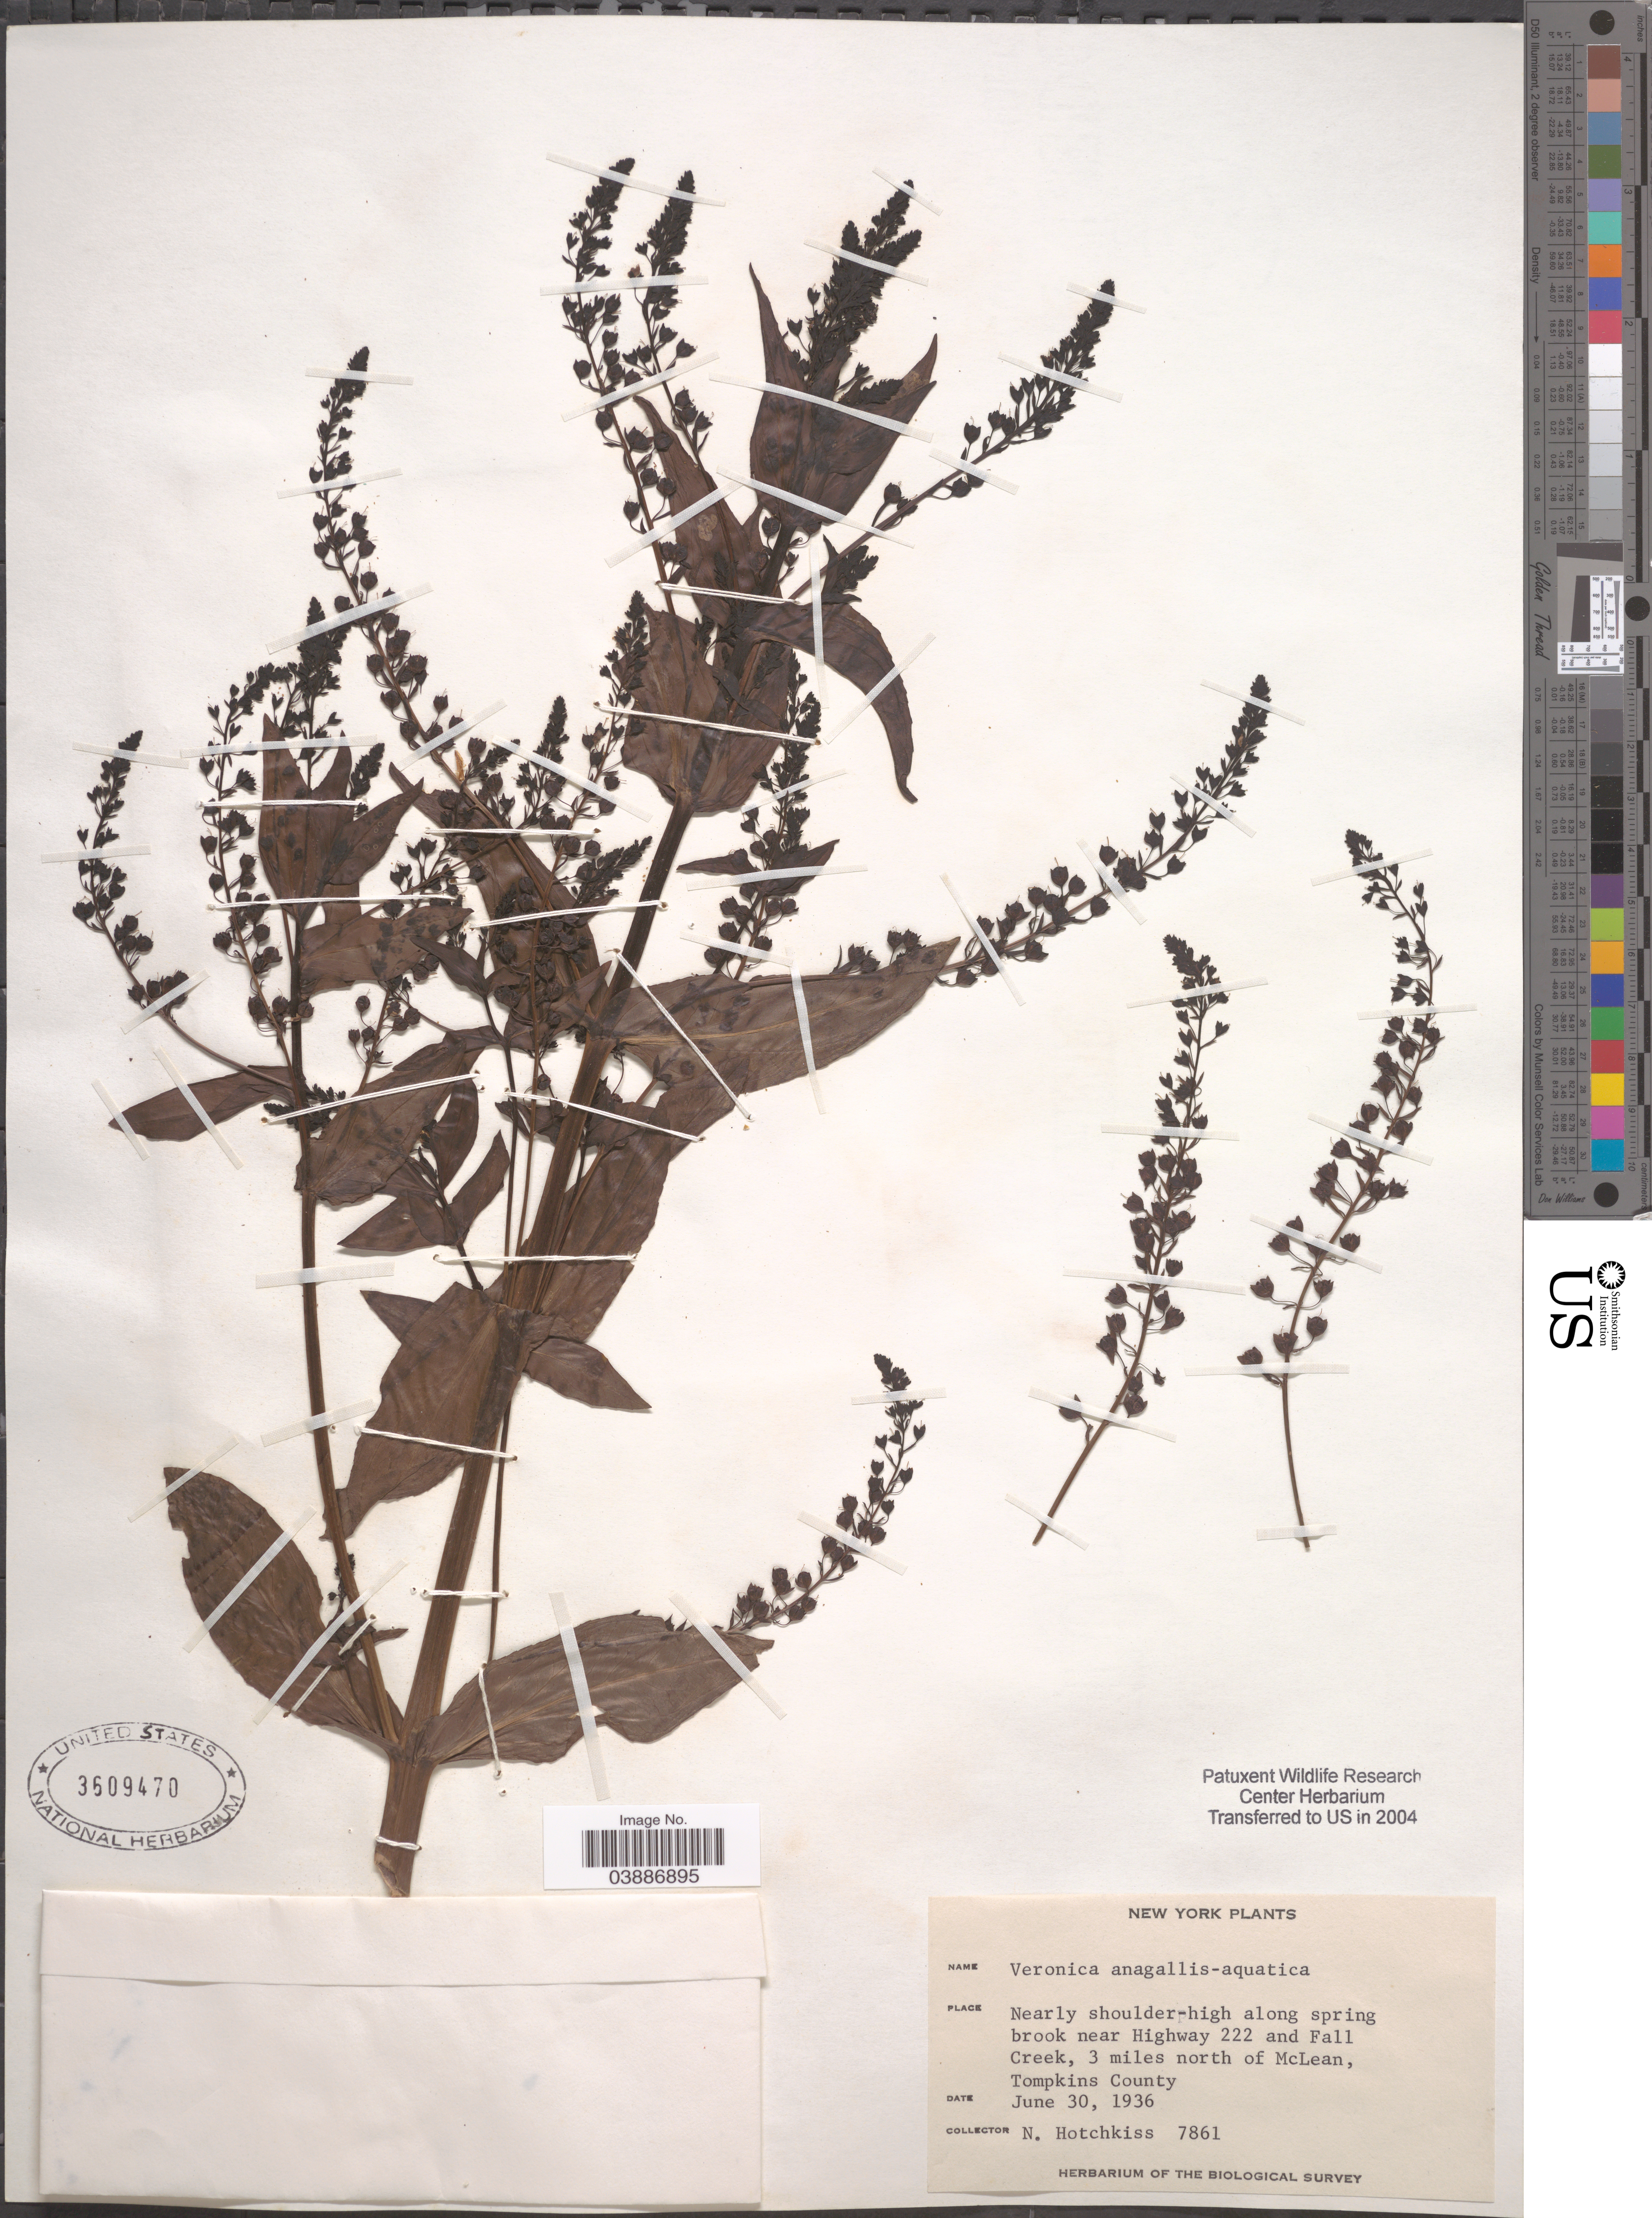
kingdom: Plantae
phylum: Tracheophyta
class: Magnoliopsida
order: Lamiales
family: Plantaginaceae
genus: Veronica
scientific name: Veronica anagallis-aquatica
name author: L.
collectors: N. Hotchkiss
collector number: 7861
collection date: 1936-06-30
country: United States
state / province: New York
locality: Nearly shoulder-high along spring brook near Highway 222 and Fall Creek, 3 miles north of McLean, Tompkins County.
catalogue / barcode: US 3609470